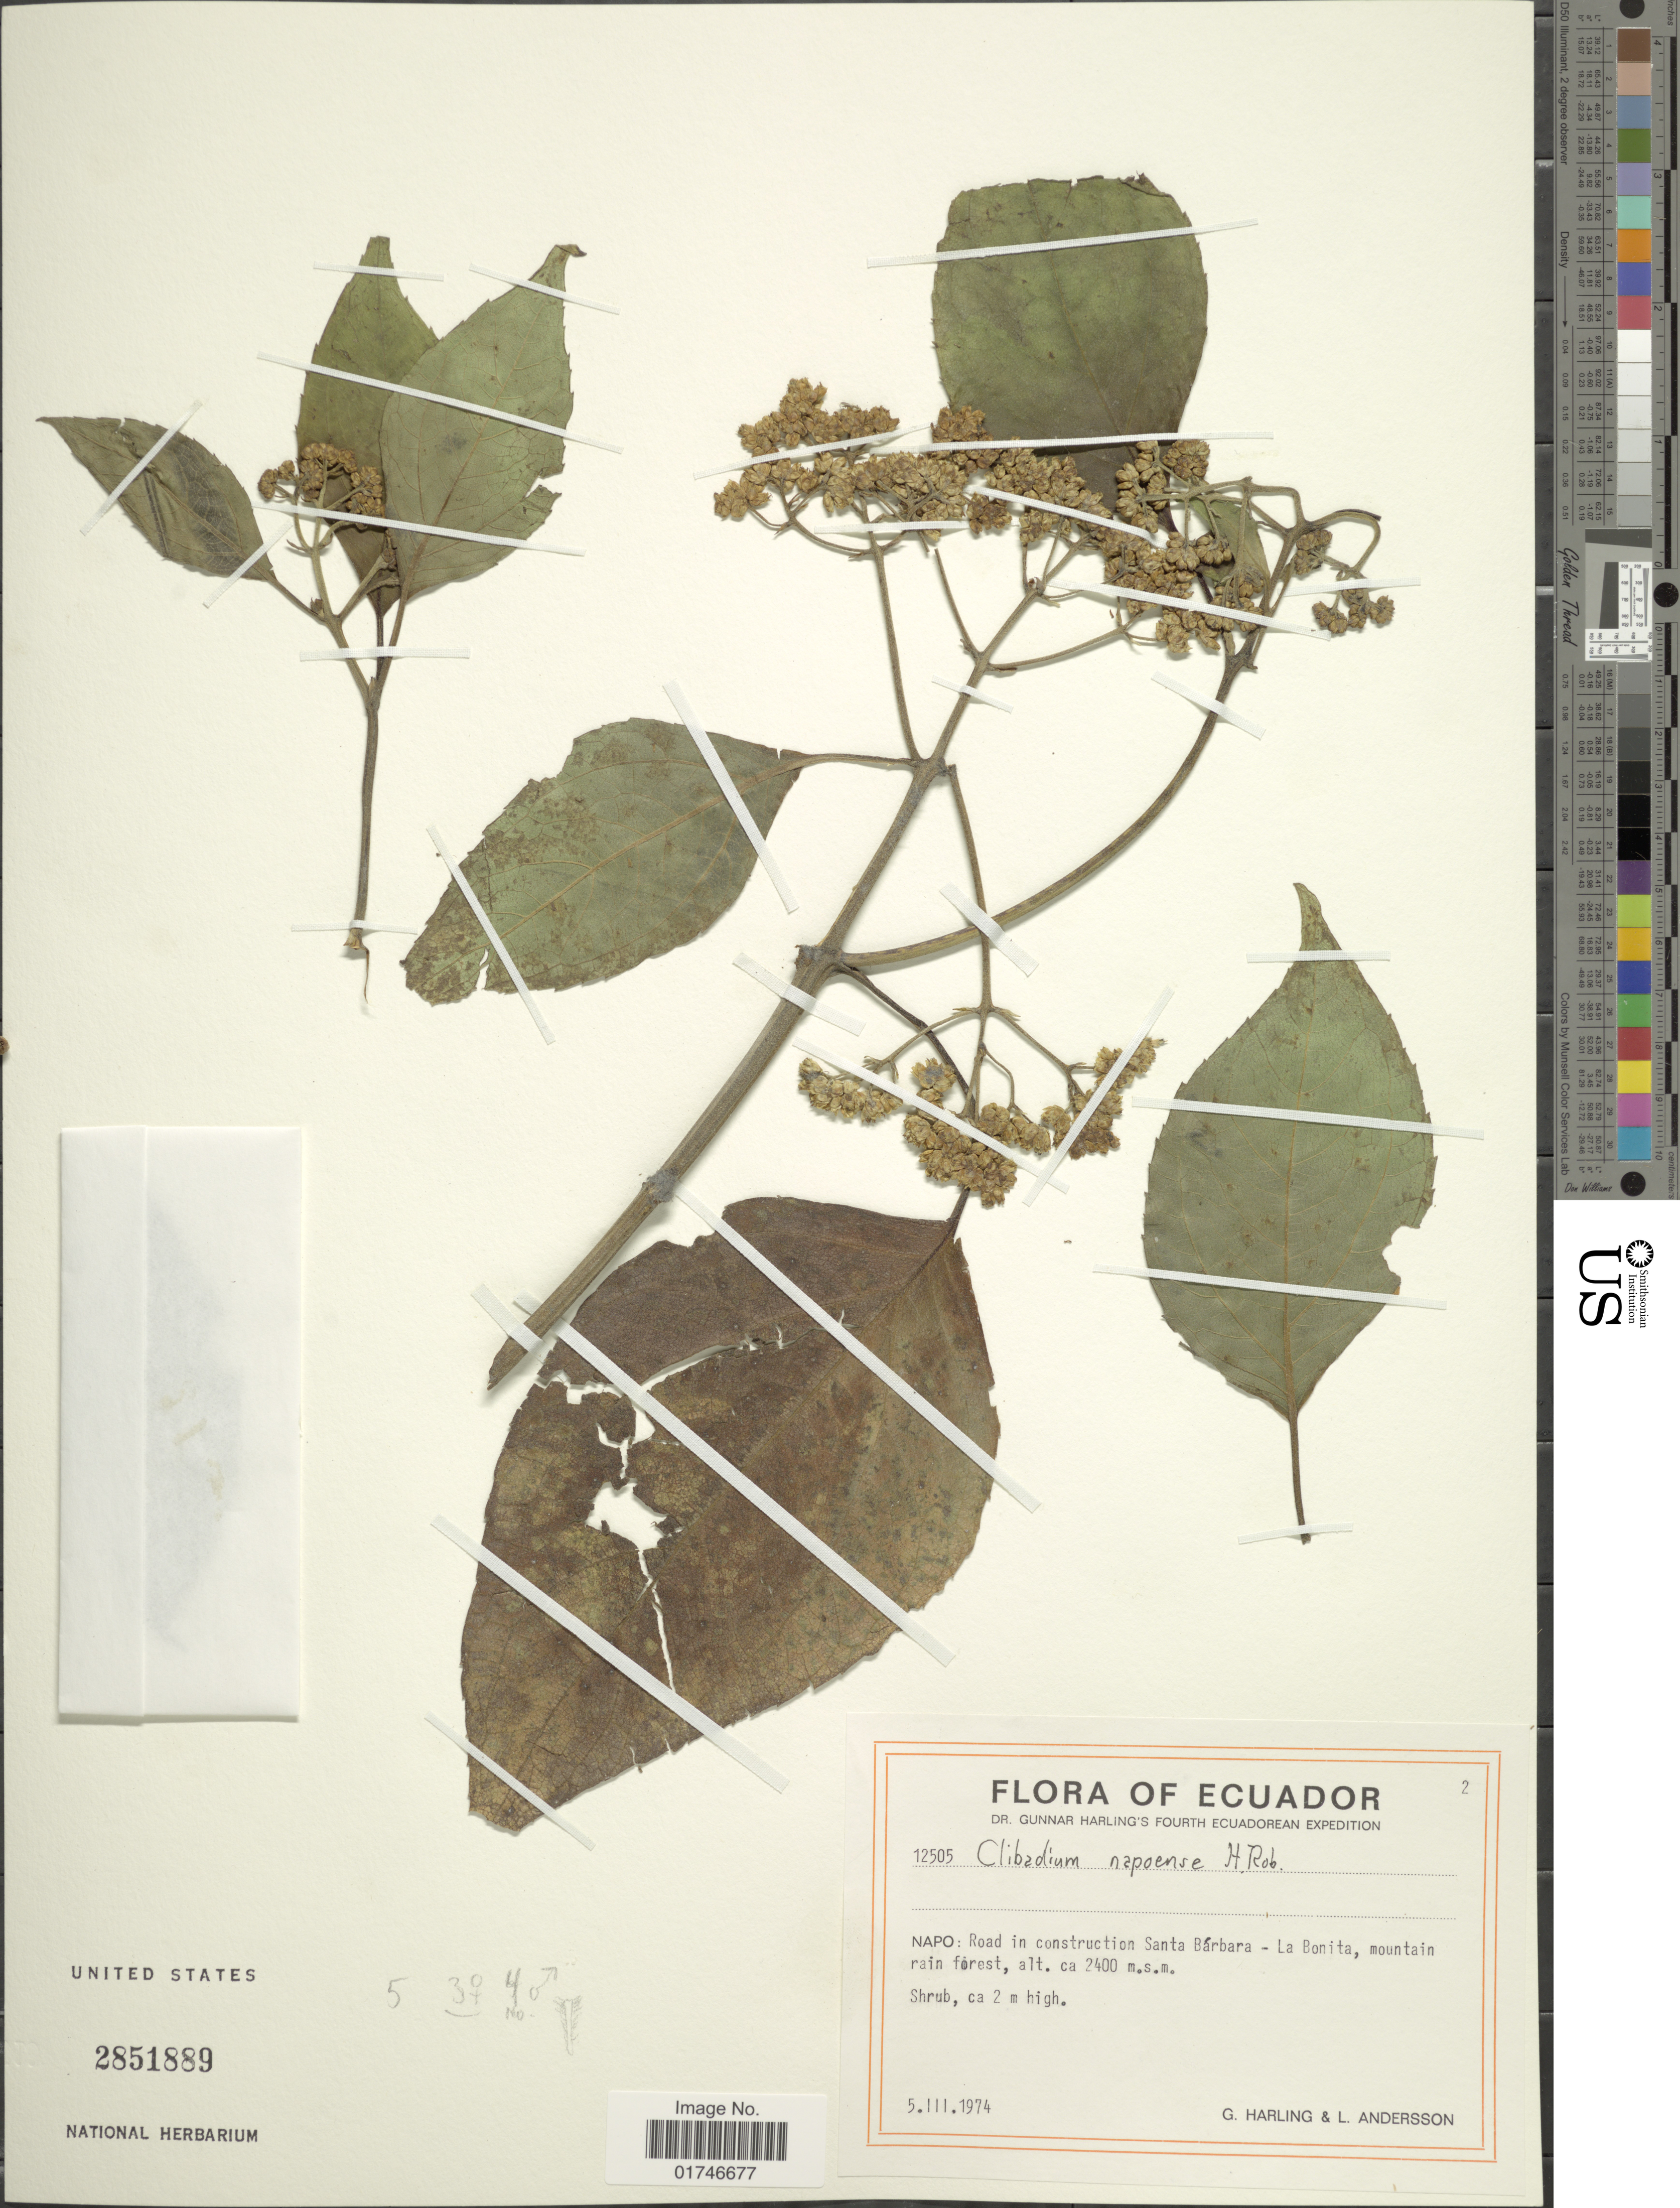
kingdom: Plantae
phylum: Tracheophyta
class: Magnoliopsida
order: Asterales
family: Asteraceae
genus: Clibadium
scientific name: Clibadium napoense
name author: H. Rob.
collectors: G. Harling & L. Andersson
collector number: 12505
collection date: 1974-03-05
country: Ecuador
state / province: Napo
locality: Napo: Road in construction Santa Bárbara - La Bonita, mountain rain forest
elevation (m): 2400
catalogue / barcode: US 2851889